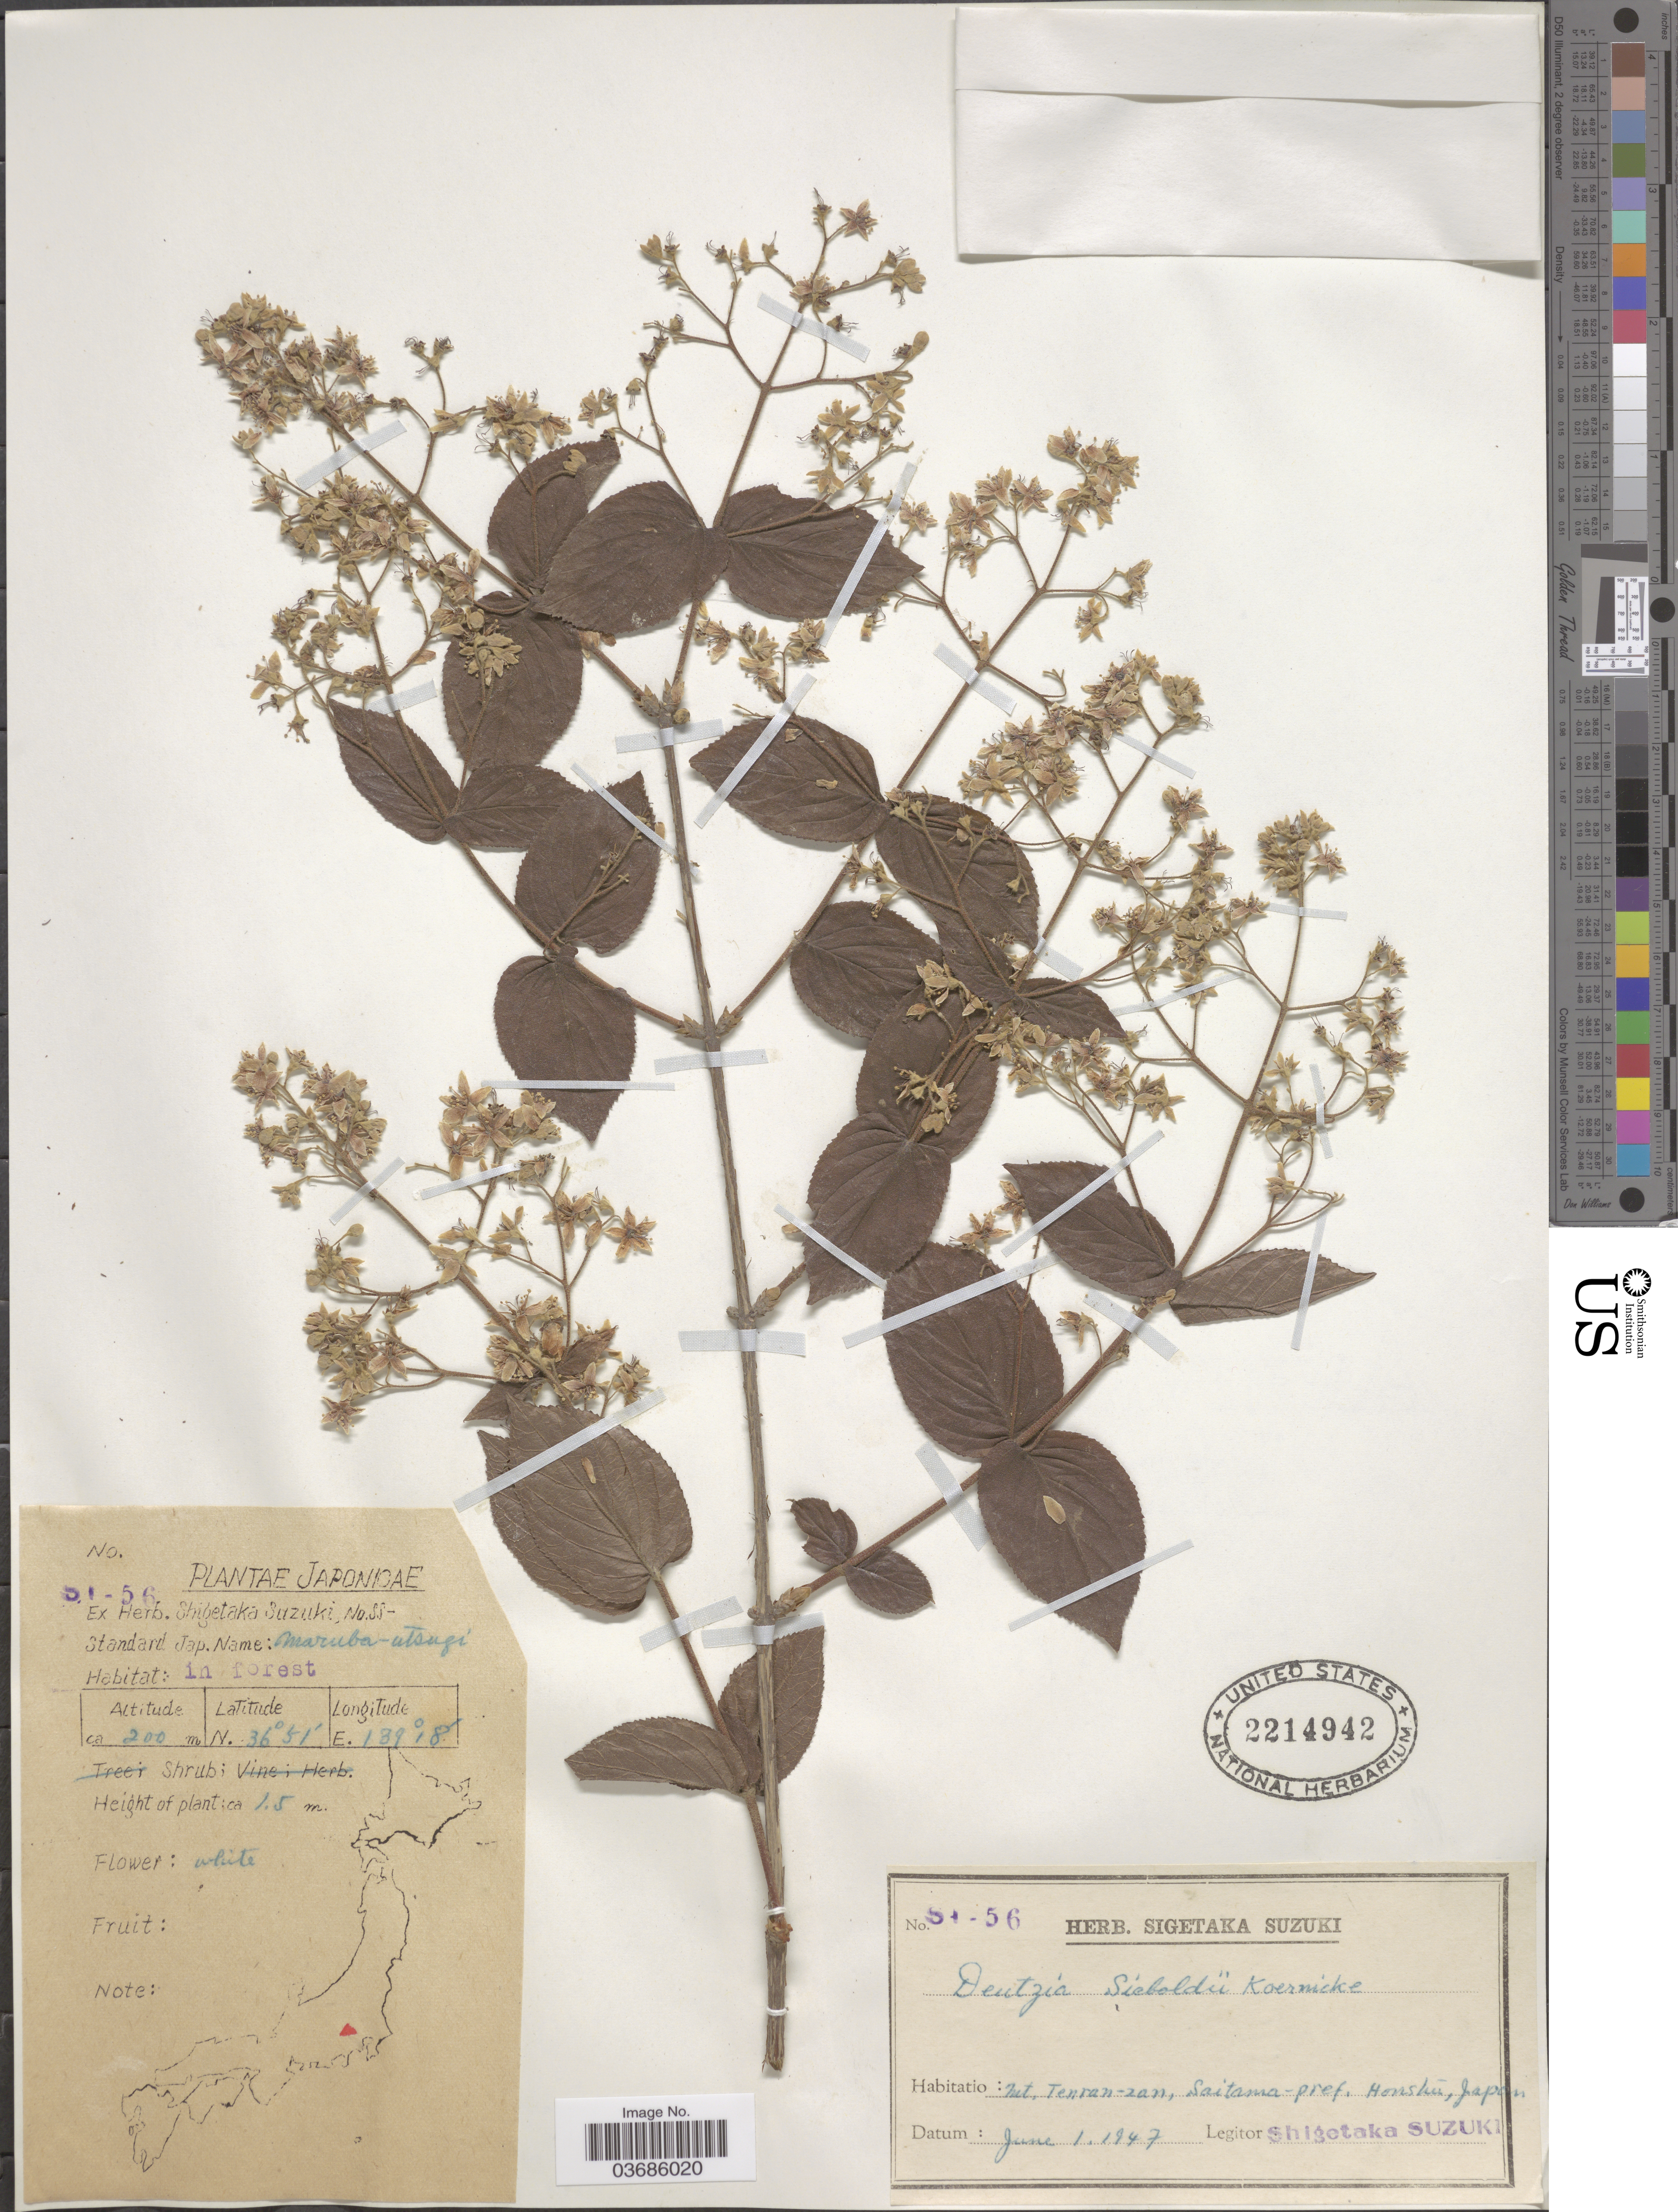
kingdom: Plantae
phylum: Tracheophyta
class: Magnoliopsida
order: Cornales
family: Hydrangeaceae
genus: Deutzia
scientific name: Deutzia sieboldii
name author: Körn.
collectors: S. Suzuki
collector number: S1-56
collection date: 1947-06-01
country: Japan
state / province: Saitama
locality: Mt. Tenran-zan, Saitama-pref. Honshū.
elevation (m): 200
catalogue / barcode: US 2214942